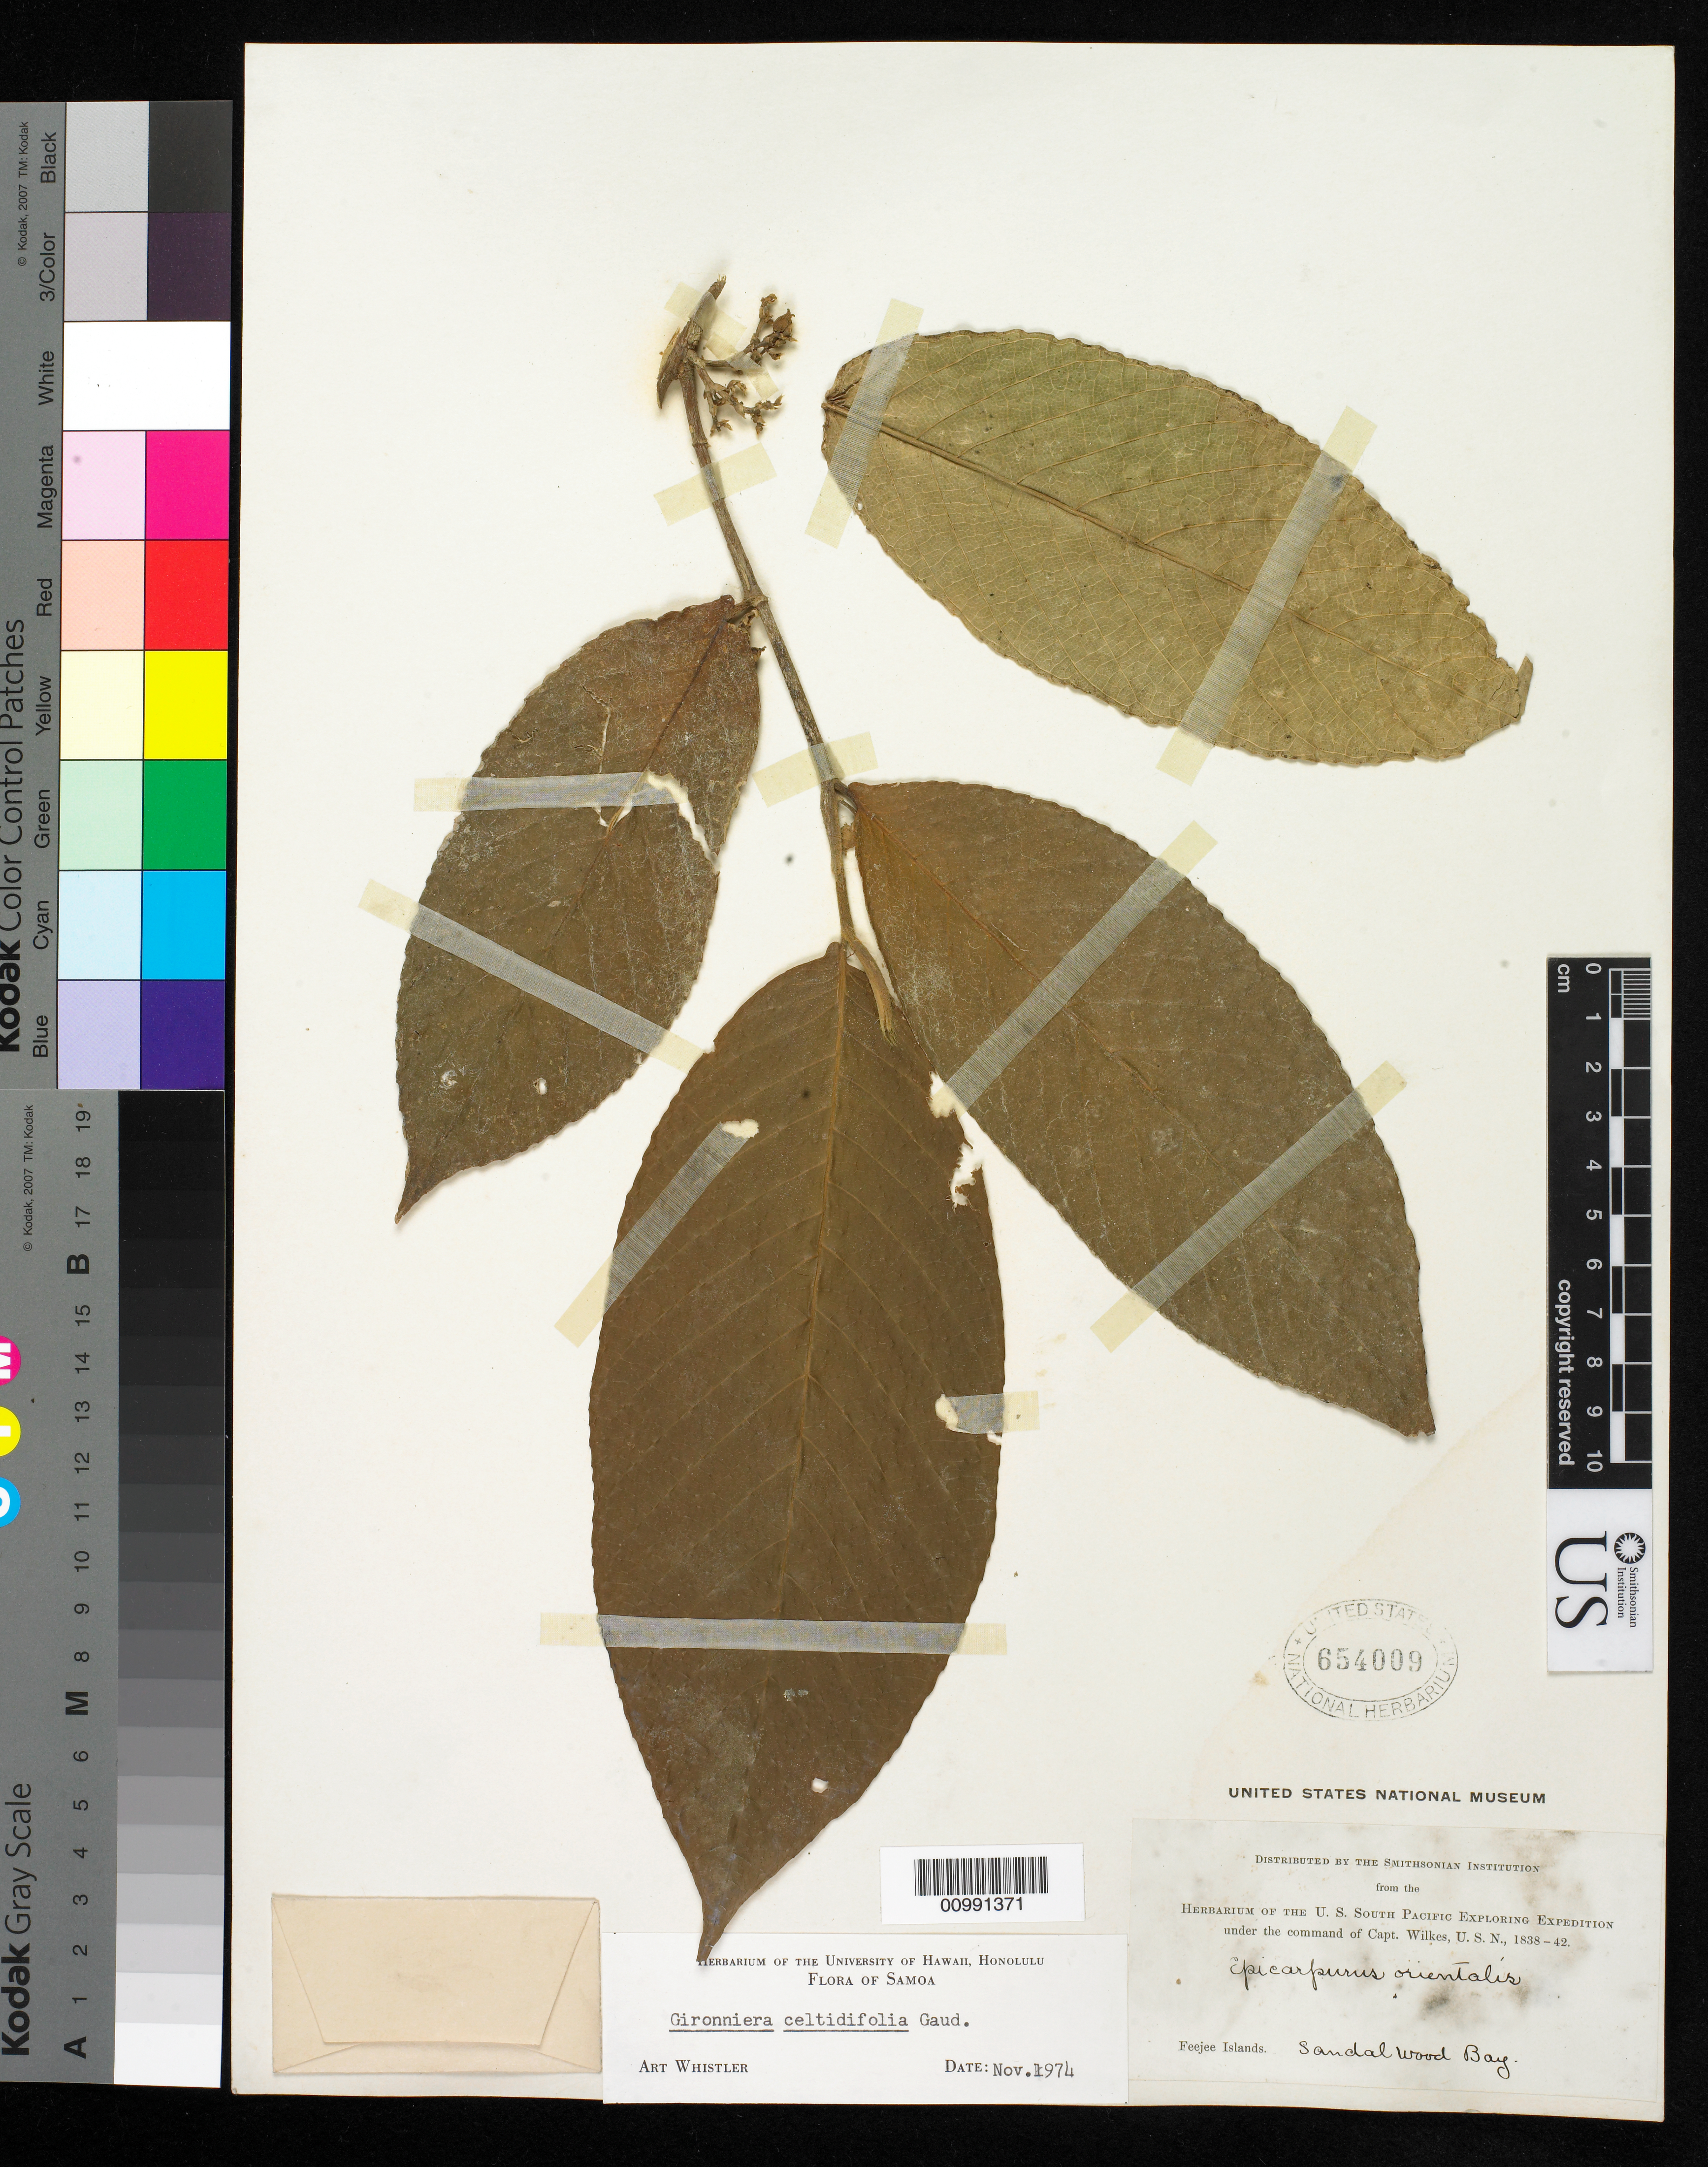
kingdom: Plantae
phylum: Tracheophyta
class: Magnoliopsida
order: Rosales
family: Cannabaceae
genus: Gironniera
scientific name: Gironniera celtidifolia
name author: Gaudich.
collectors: Wilkes Explor. Exped.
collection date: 1838/1842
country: Fiji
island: Ovalau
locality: Sandalwood Bay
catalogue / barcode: US 654009